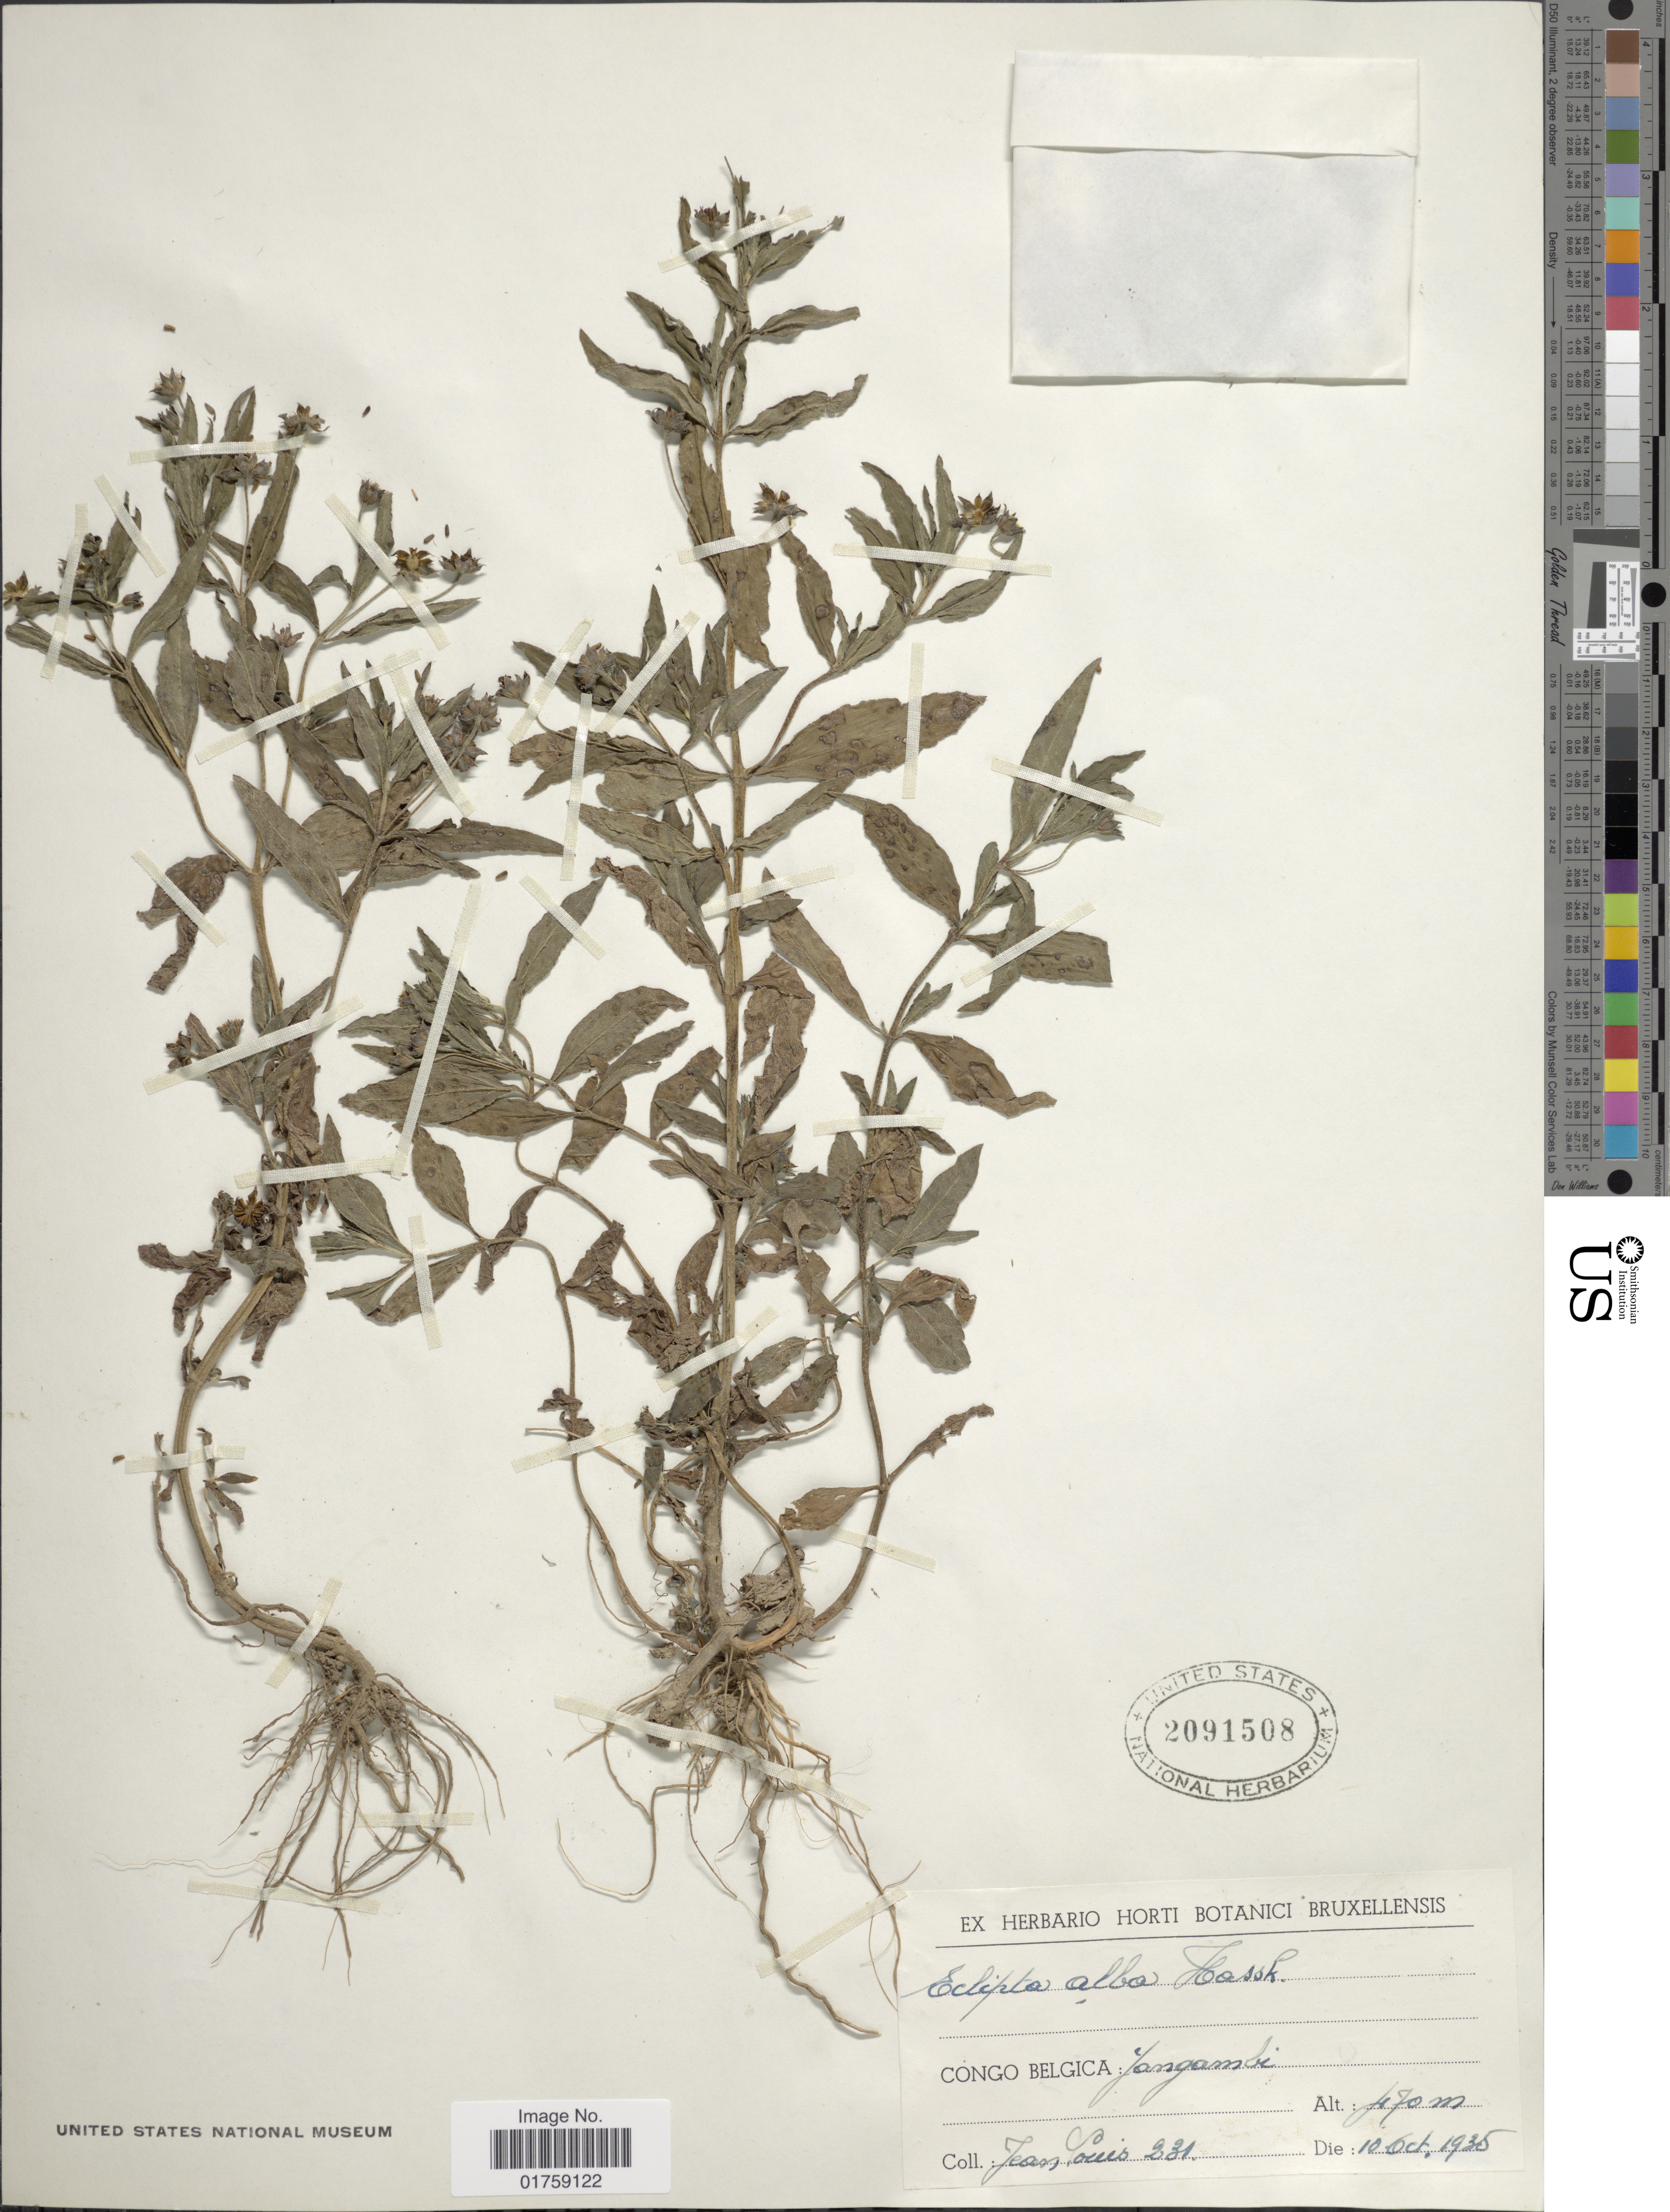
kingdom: Plantae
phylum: Tracheophyta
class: Magnoliopsida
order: Asterales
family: Asteraceae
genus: Eclipta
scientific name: Eclipta alba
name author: (L.) Hassk.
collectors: J. Louis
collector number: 231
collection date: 1935-10-10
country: Congo, Democratic Republic of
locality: Congo Belgica: Jangambi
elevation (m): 470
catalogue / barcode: US 2091508